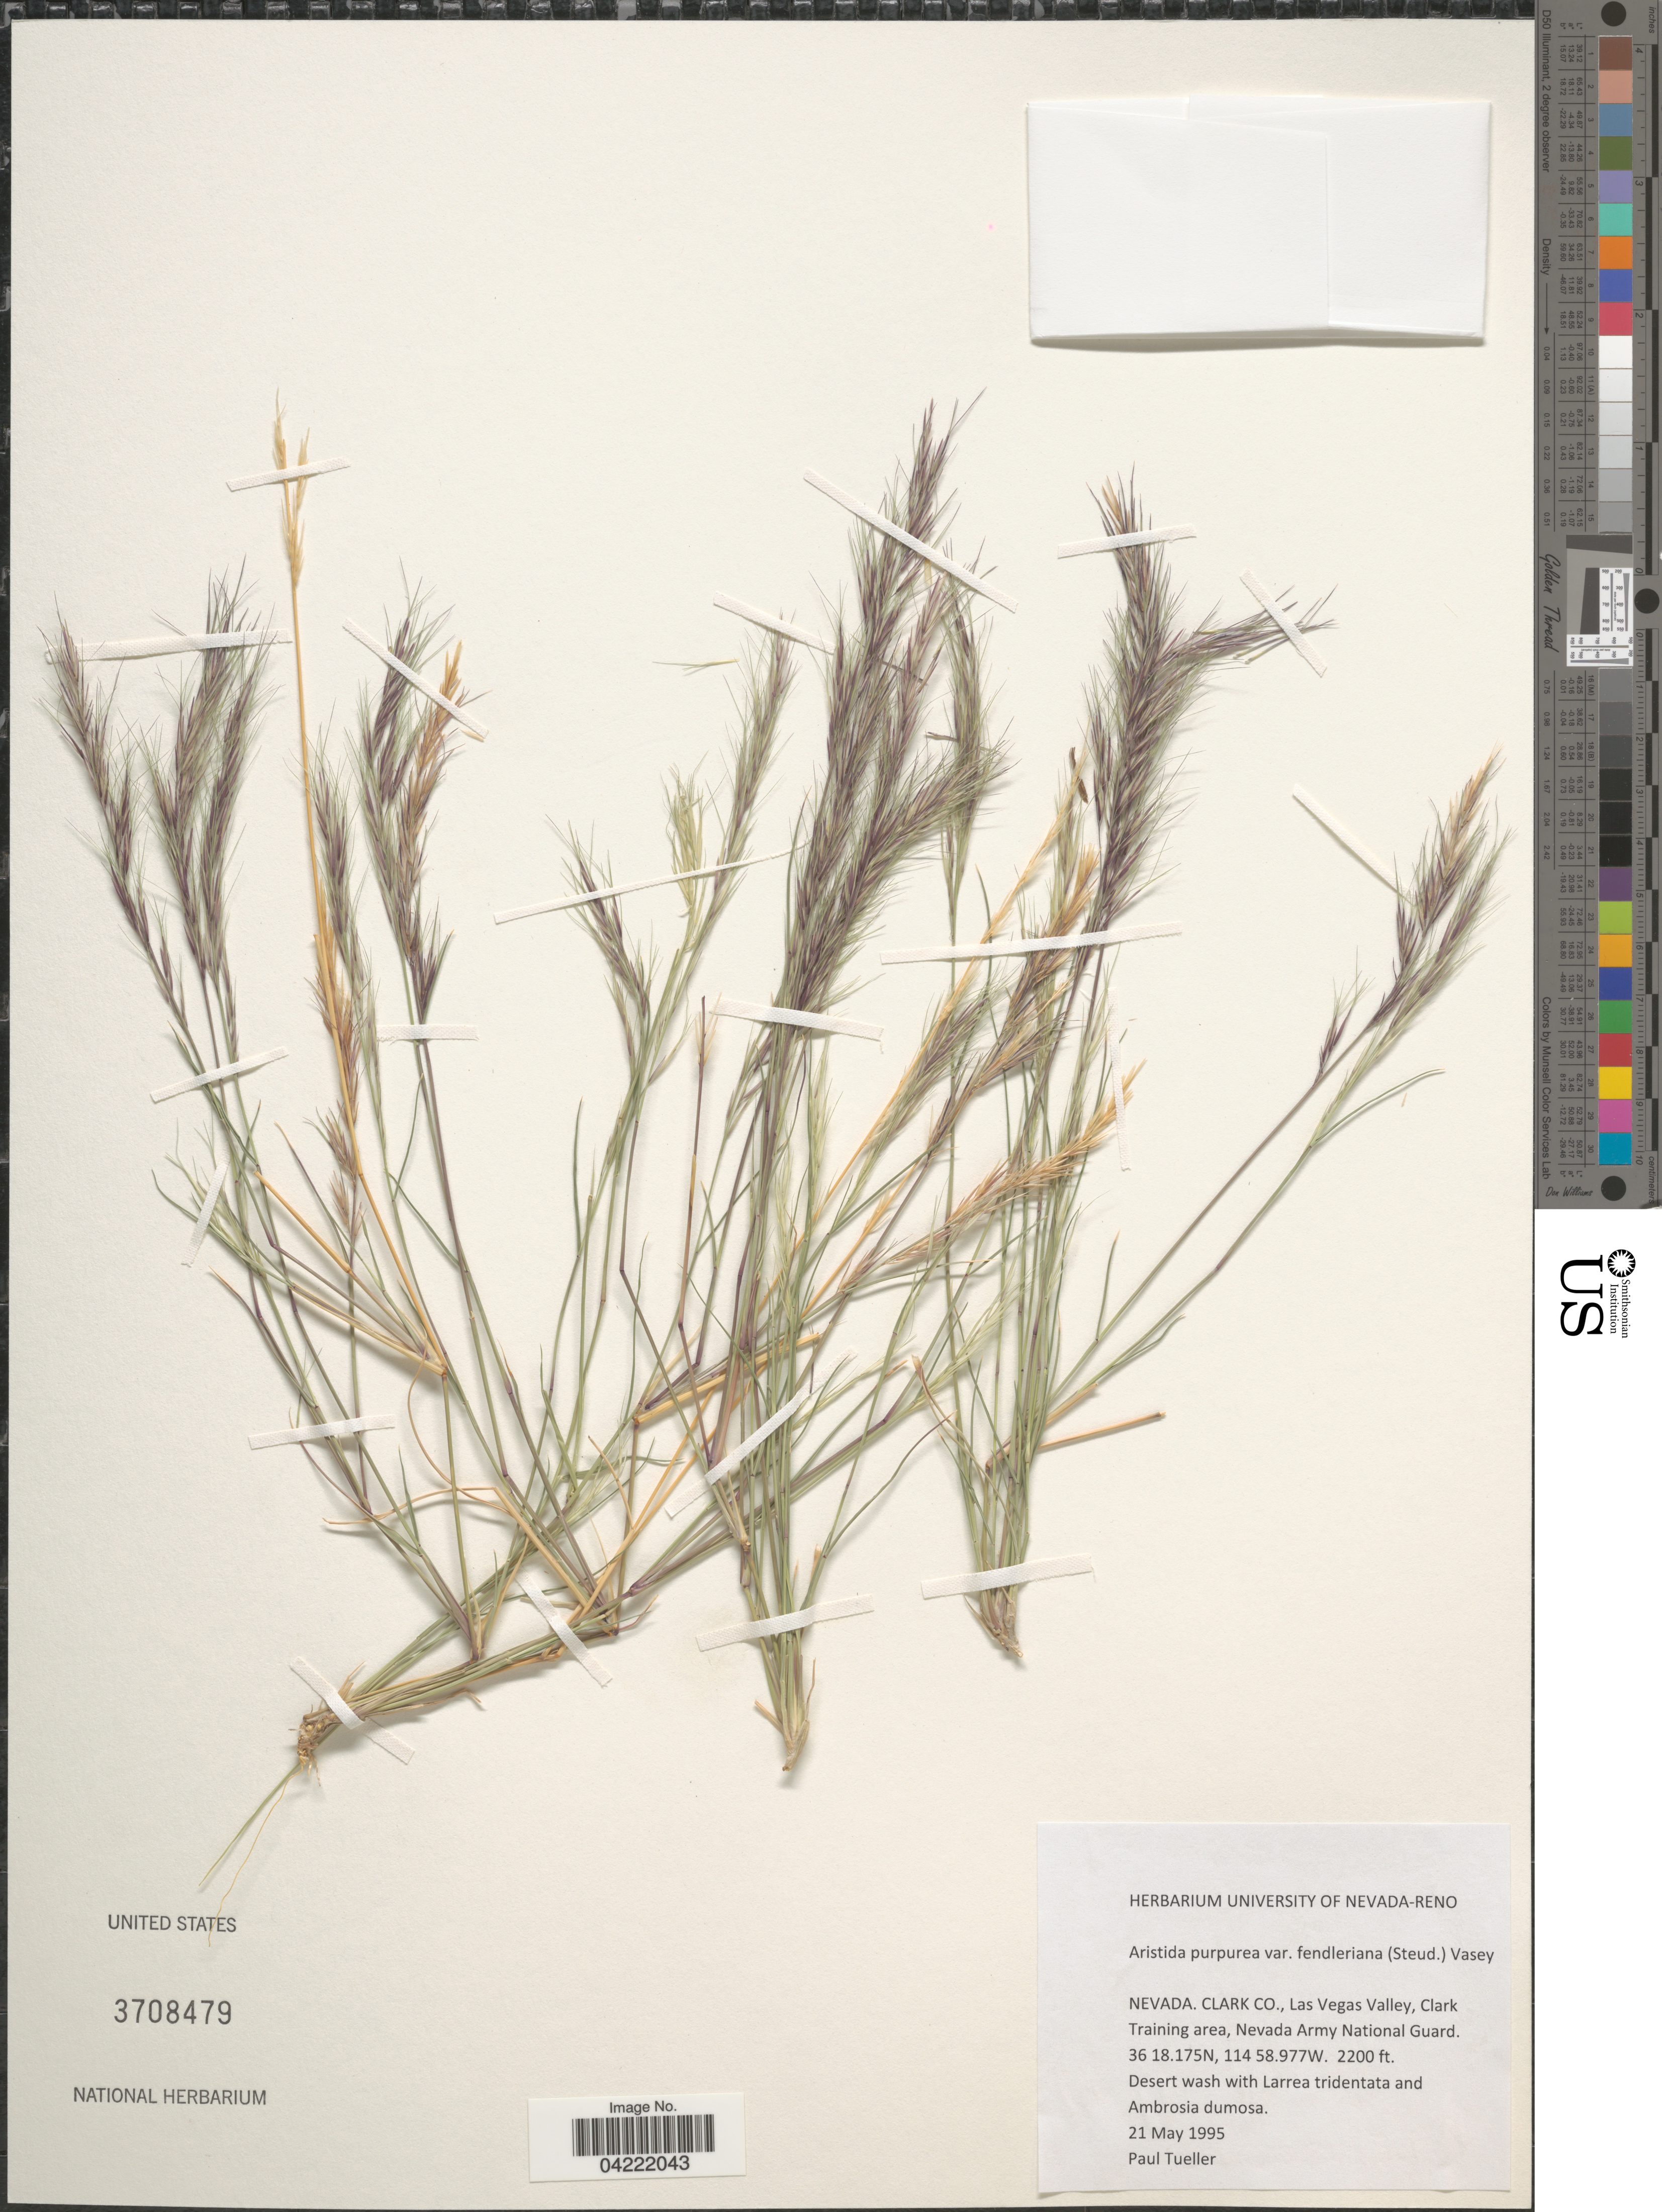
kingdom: Plantae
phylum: Tracheophyta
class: Liliopsida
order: Poales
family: Poaceae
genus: Aristida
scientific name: Aristida purpurea var. fendleriana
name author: (Steud.) Vasey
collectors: P. Tueller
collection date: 1995-05-21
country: United States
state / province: Nevada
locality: Clark Co., Las Vegas Valley, Clark Training area, Nevada Army National Guard. 36 18.175N, 114 58.977W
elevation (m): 671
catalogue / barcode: US 3708479